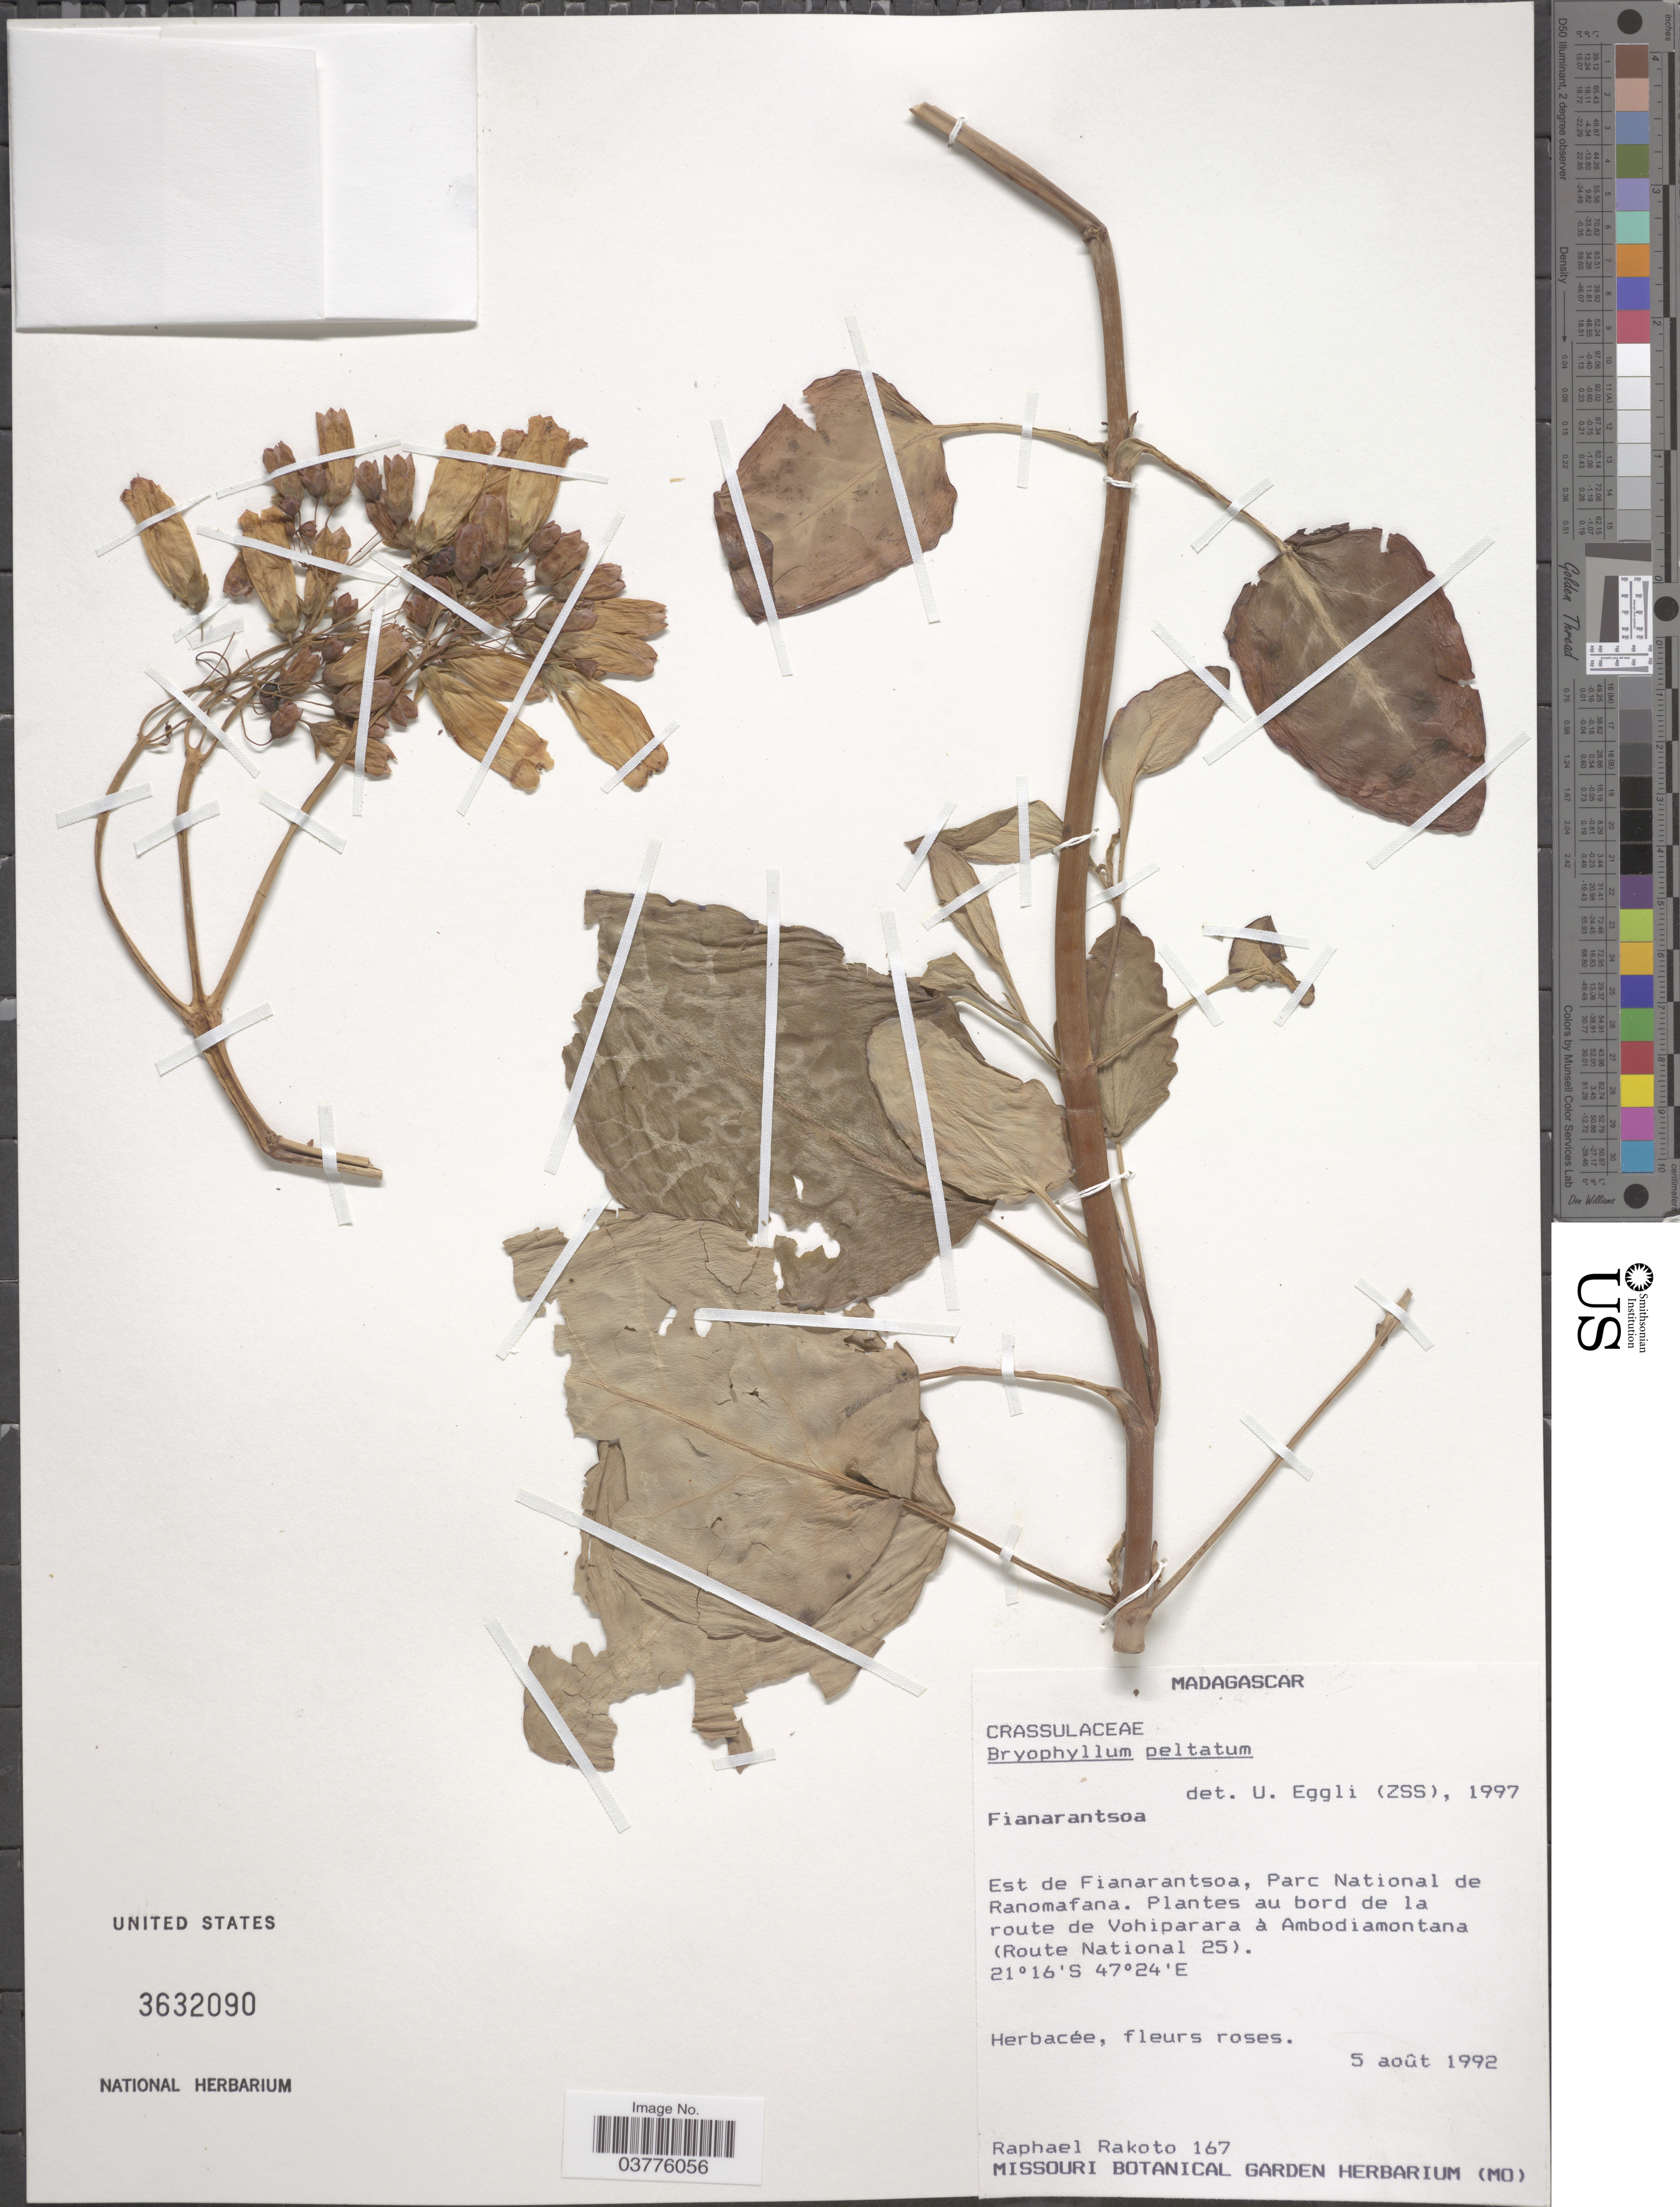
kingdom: Plantae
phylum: Tracheophyta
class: Magnoliopsida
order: Saxifragales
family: Crassulaceae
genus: Kalanchoe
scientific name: Kalanchoe peltata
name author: (Baker) Baill.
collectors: R. Rakoto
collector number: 167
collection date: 1992-08-05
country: Madagascar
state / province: Vatovavy Fitovinany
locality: Est de Fianarantsoa, Parc National de Ranomafana. Plantes au bord de la route de Vohiparara à Ambodiamontana (Route National 25).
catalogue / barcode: US 3632090